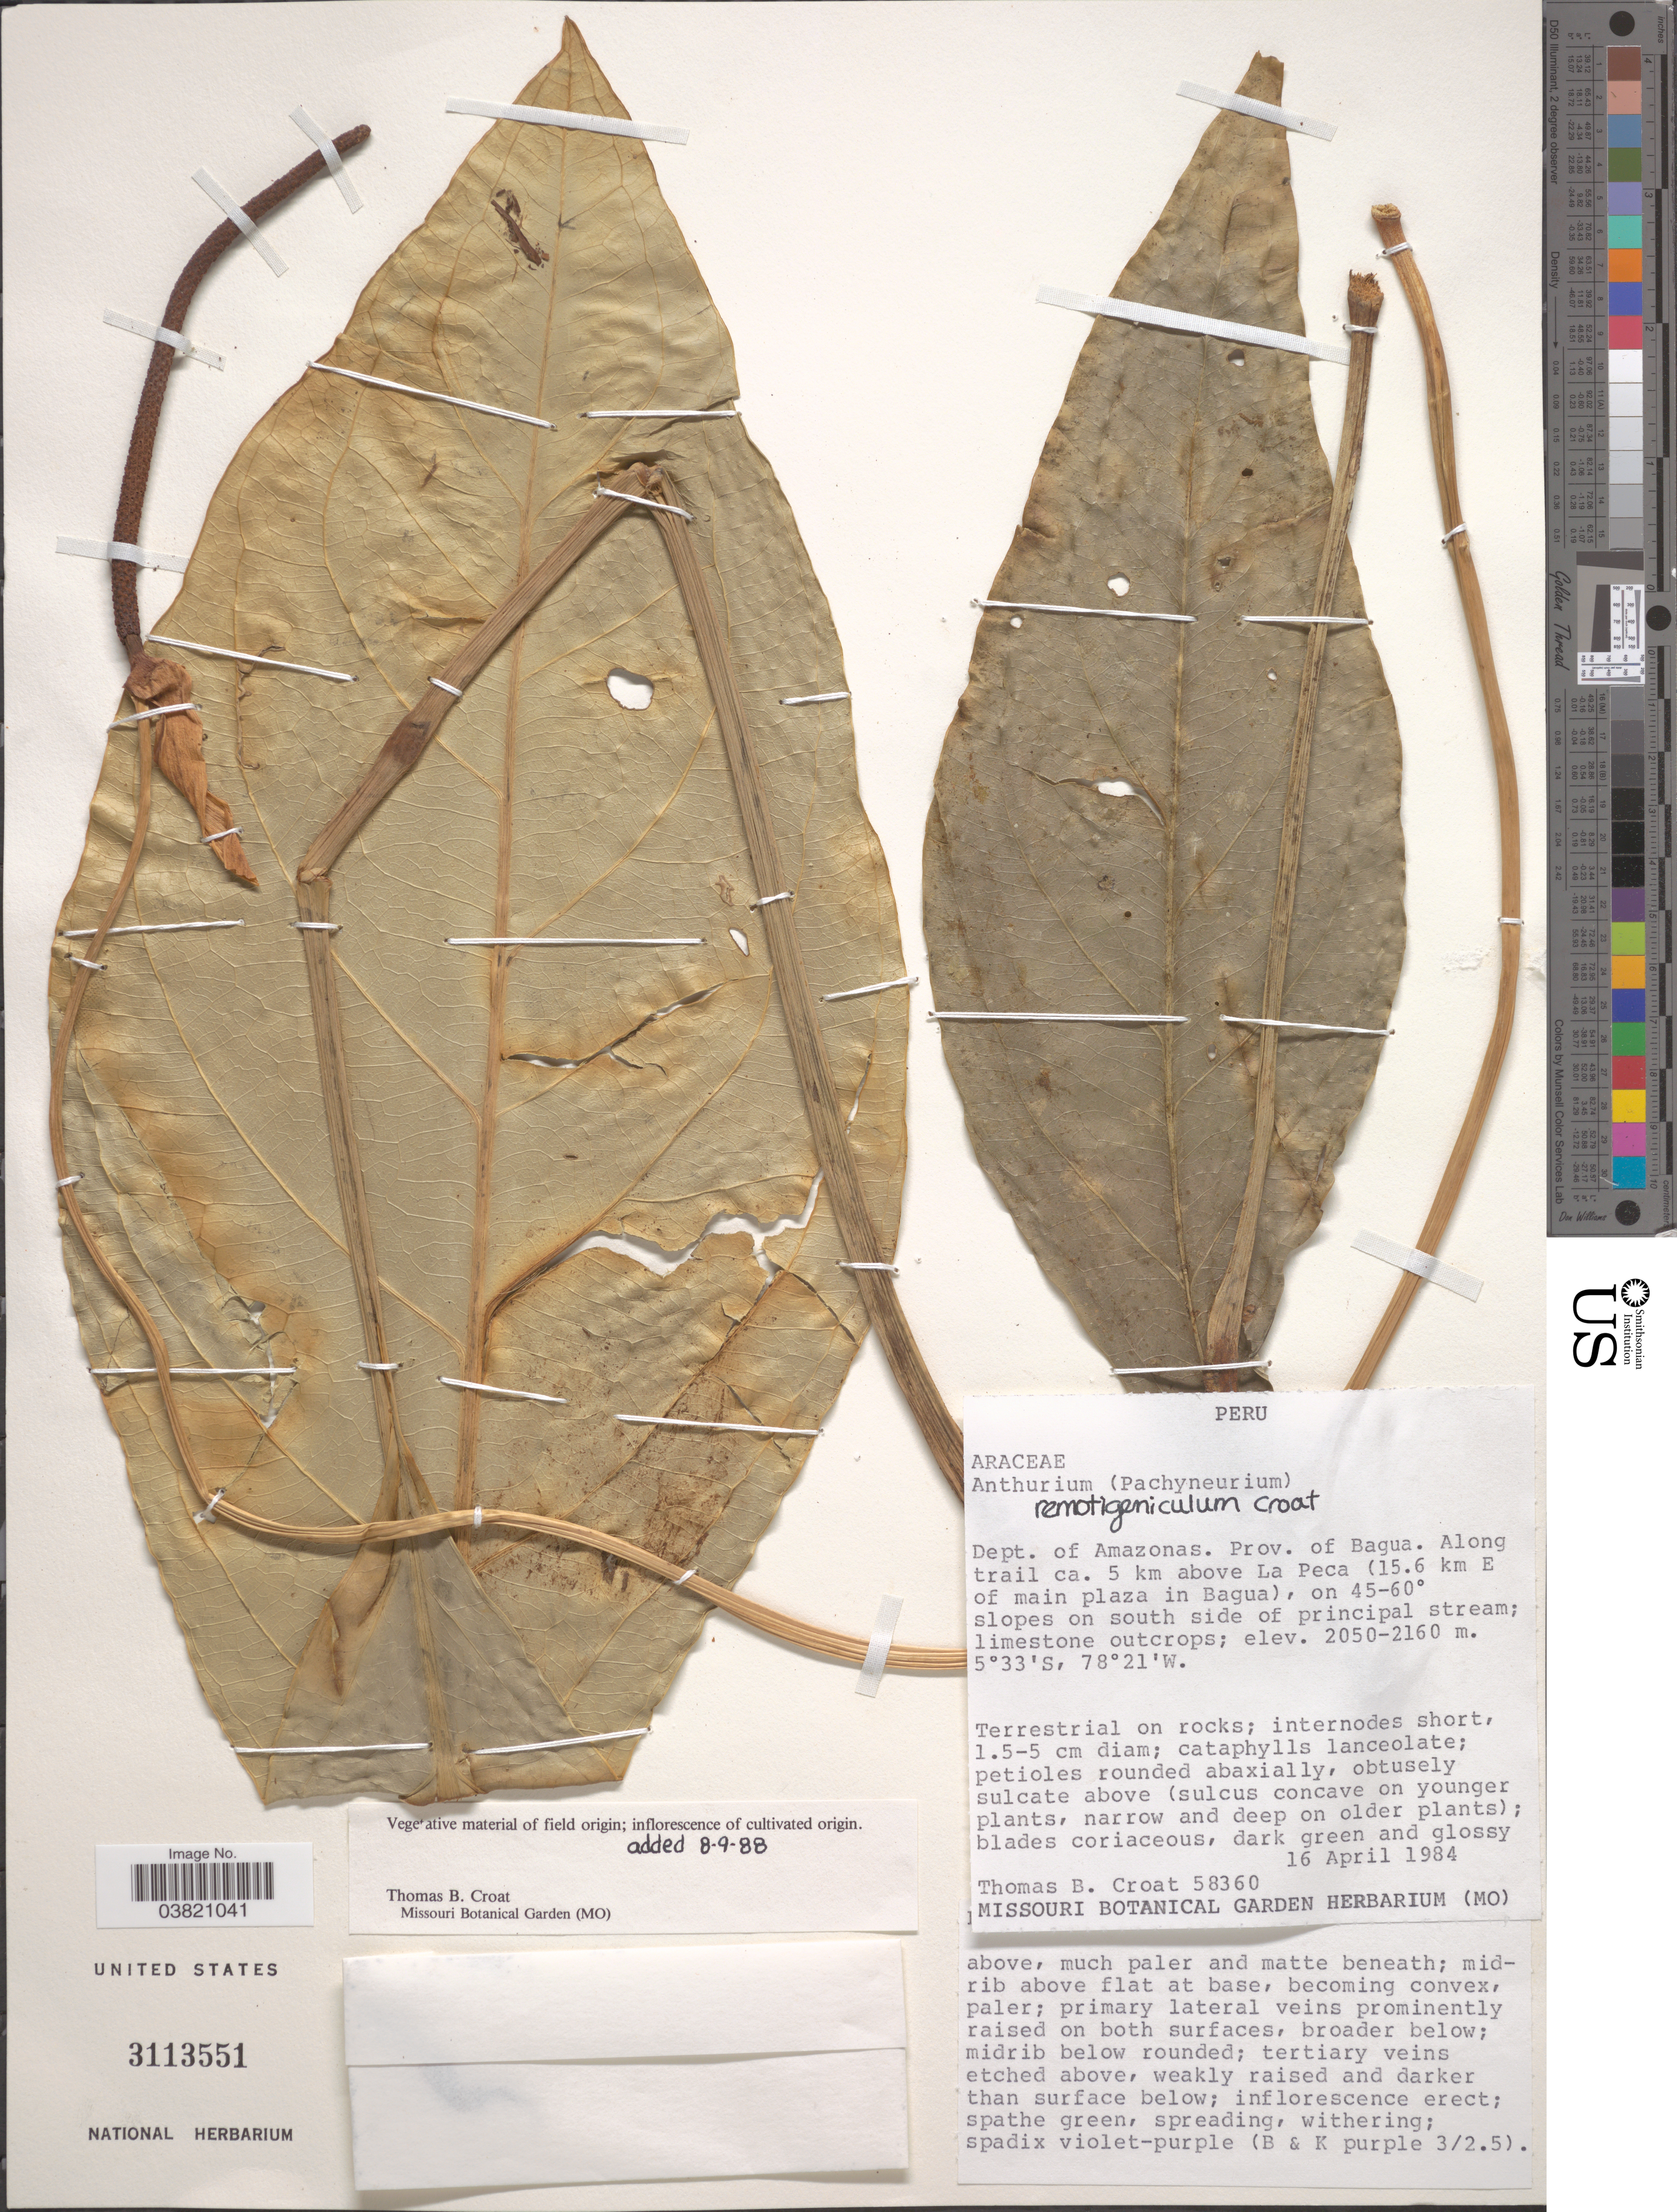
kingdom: Plantae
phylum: Tracheophyta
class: Liliopsida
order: Alismatales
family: Araceae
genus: Anthurium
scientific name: Anthurium remotigeniculatum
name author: Croat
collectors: T. B. Croat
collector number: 58360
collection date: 1984-04-16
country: Peru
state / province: Amazonas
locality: Dept. of Amazonas. Prov. of Bagua. Along trail ca. 5 km above La Peca (15.6 km E of main plaza in Bagua), on 45-60º slopes on south side of principal stream.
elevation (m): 2050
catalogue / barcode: US 3113551